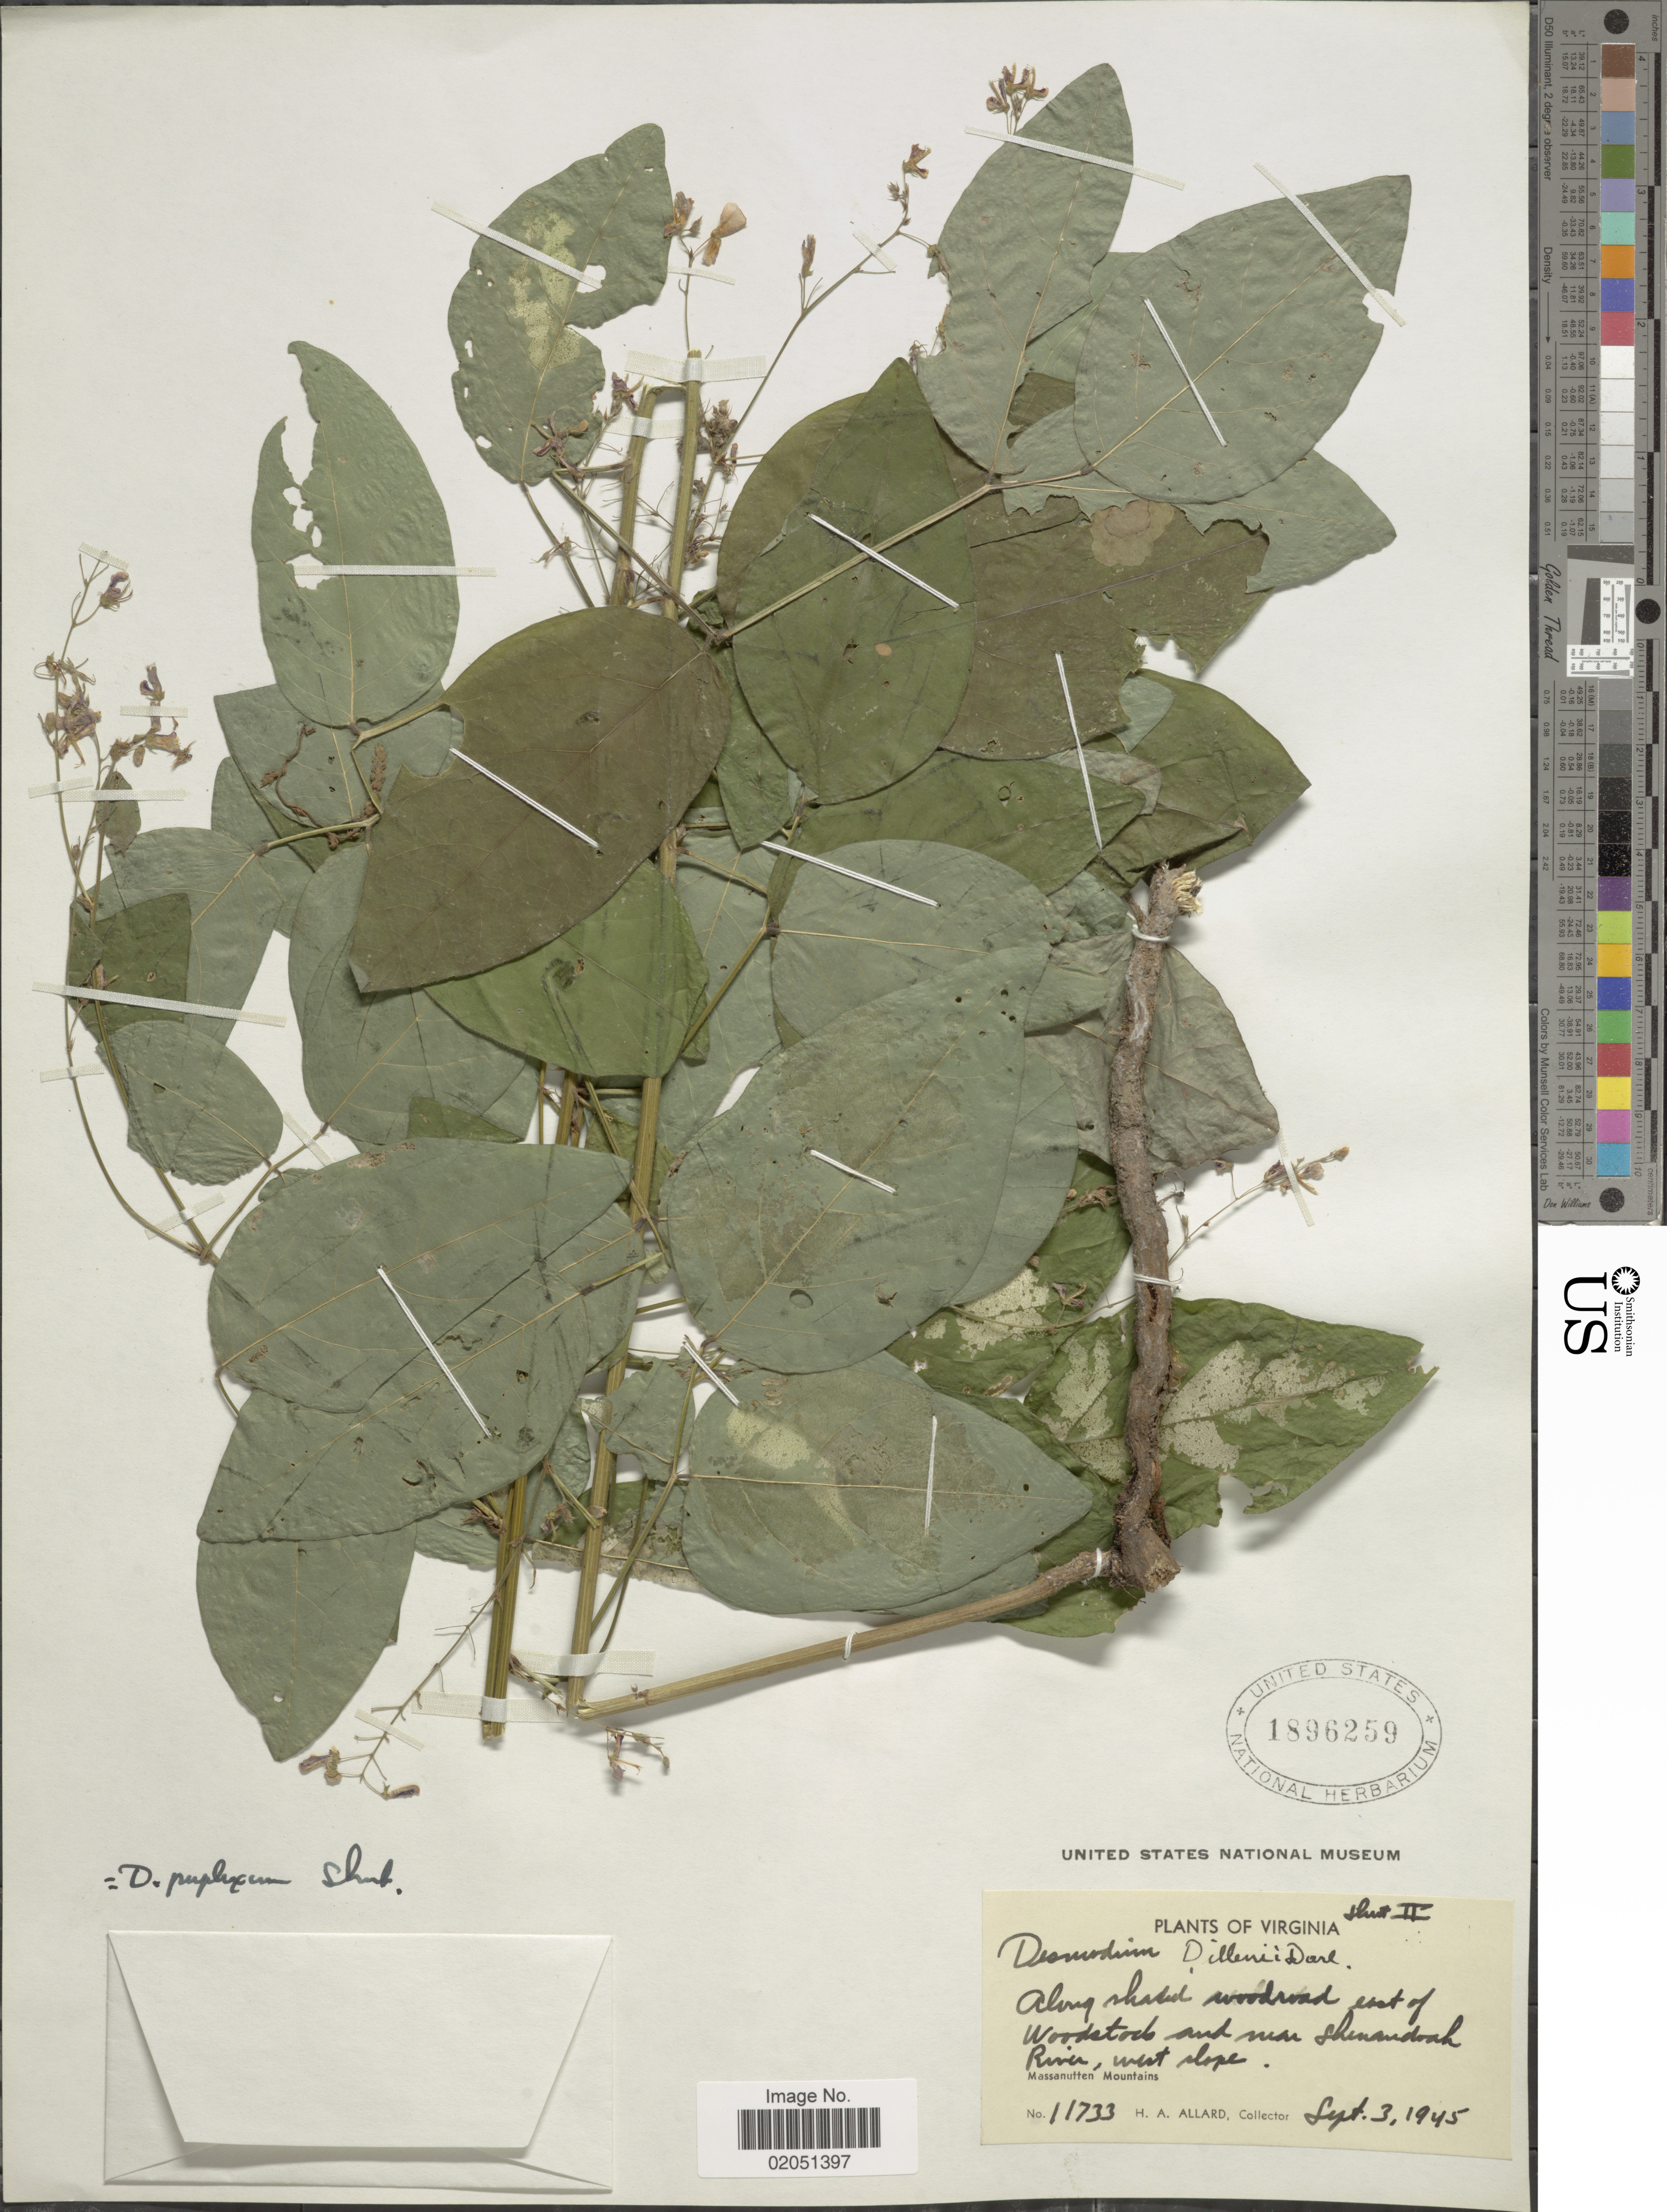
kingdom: Plantae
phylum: Tracheophyta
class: Magnoliopsida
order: Fabales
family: Fabaceae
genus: Desmodium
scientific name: Desmodium perplexum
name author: B.G. Schub.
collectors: H. A. Allard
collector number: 11733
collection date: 1945-09-03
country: United States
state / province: Virginia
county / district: Shenandoah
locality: Along shaded woodroad, east of Woodstock, near Shenandoah River. Massanutten Moutains, west slope.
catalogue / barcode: US 1896259